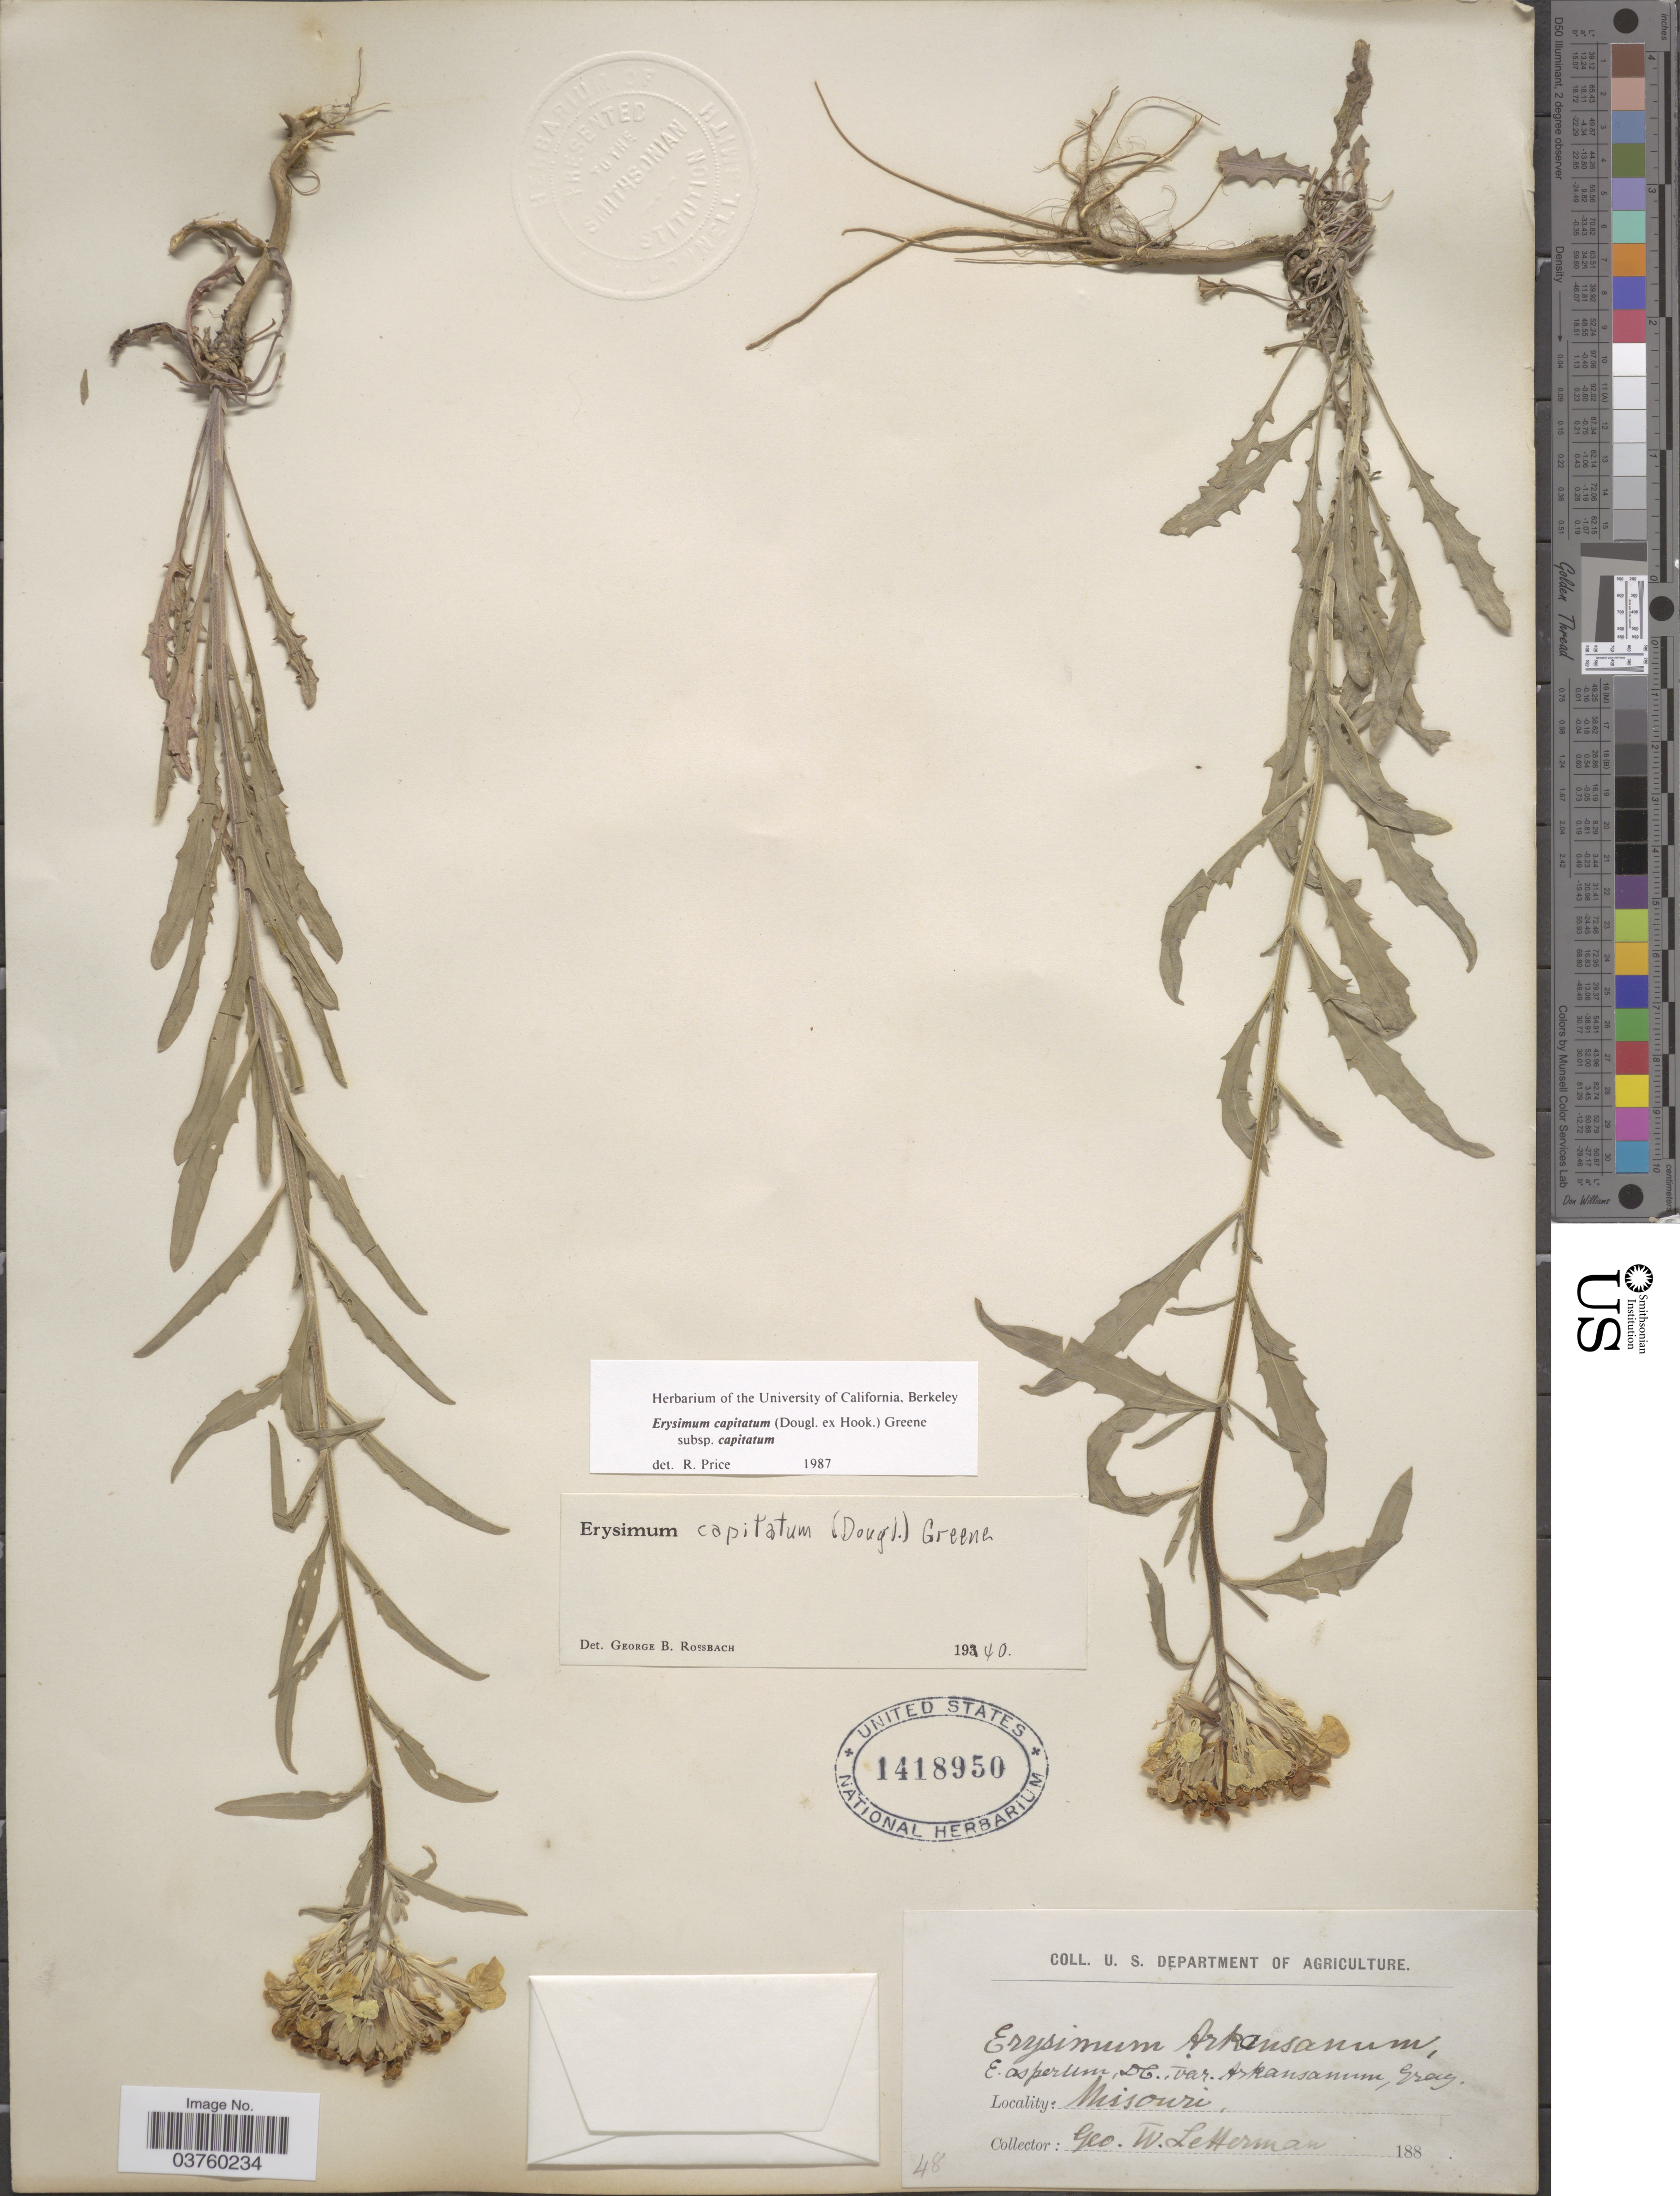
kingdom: Plantae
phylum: Tracheophyta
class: Magnoliopsida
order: Brassicales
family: Brassicaceae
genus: Erysimum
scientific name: Erysimum capitatum subsp. capitatum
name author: (Douglas ex Hook.) Greene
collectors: G. W. Letterman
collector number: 48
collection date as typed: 188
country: United States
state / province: Missouri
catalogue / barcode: US 1418950